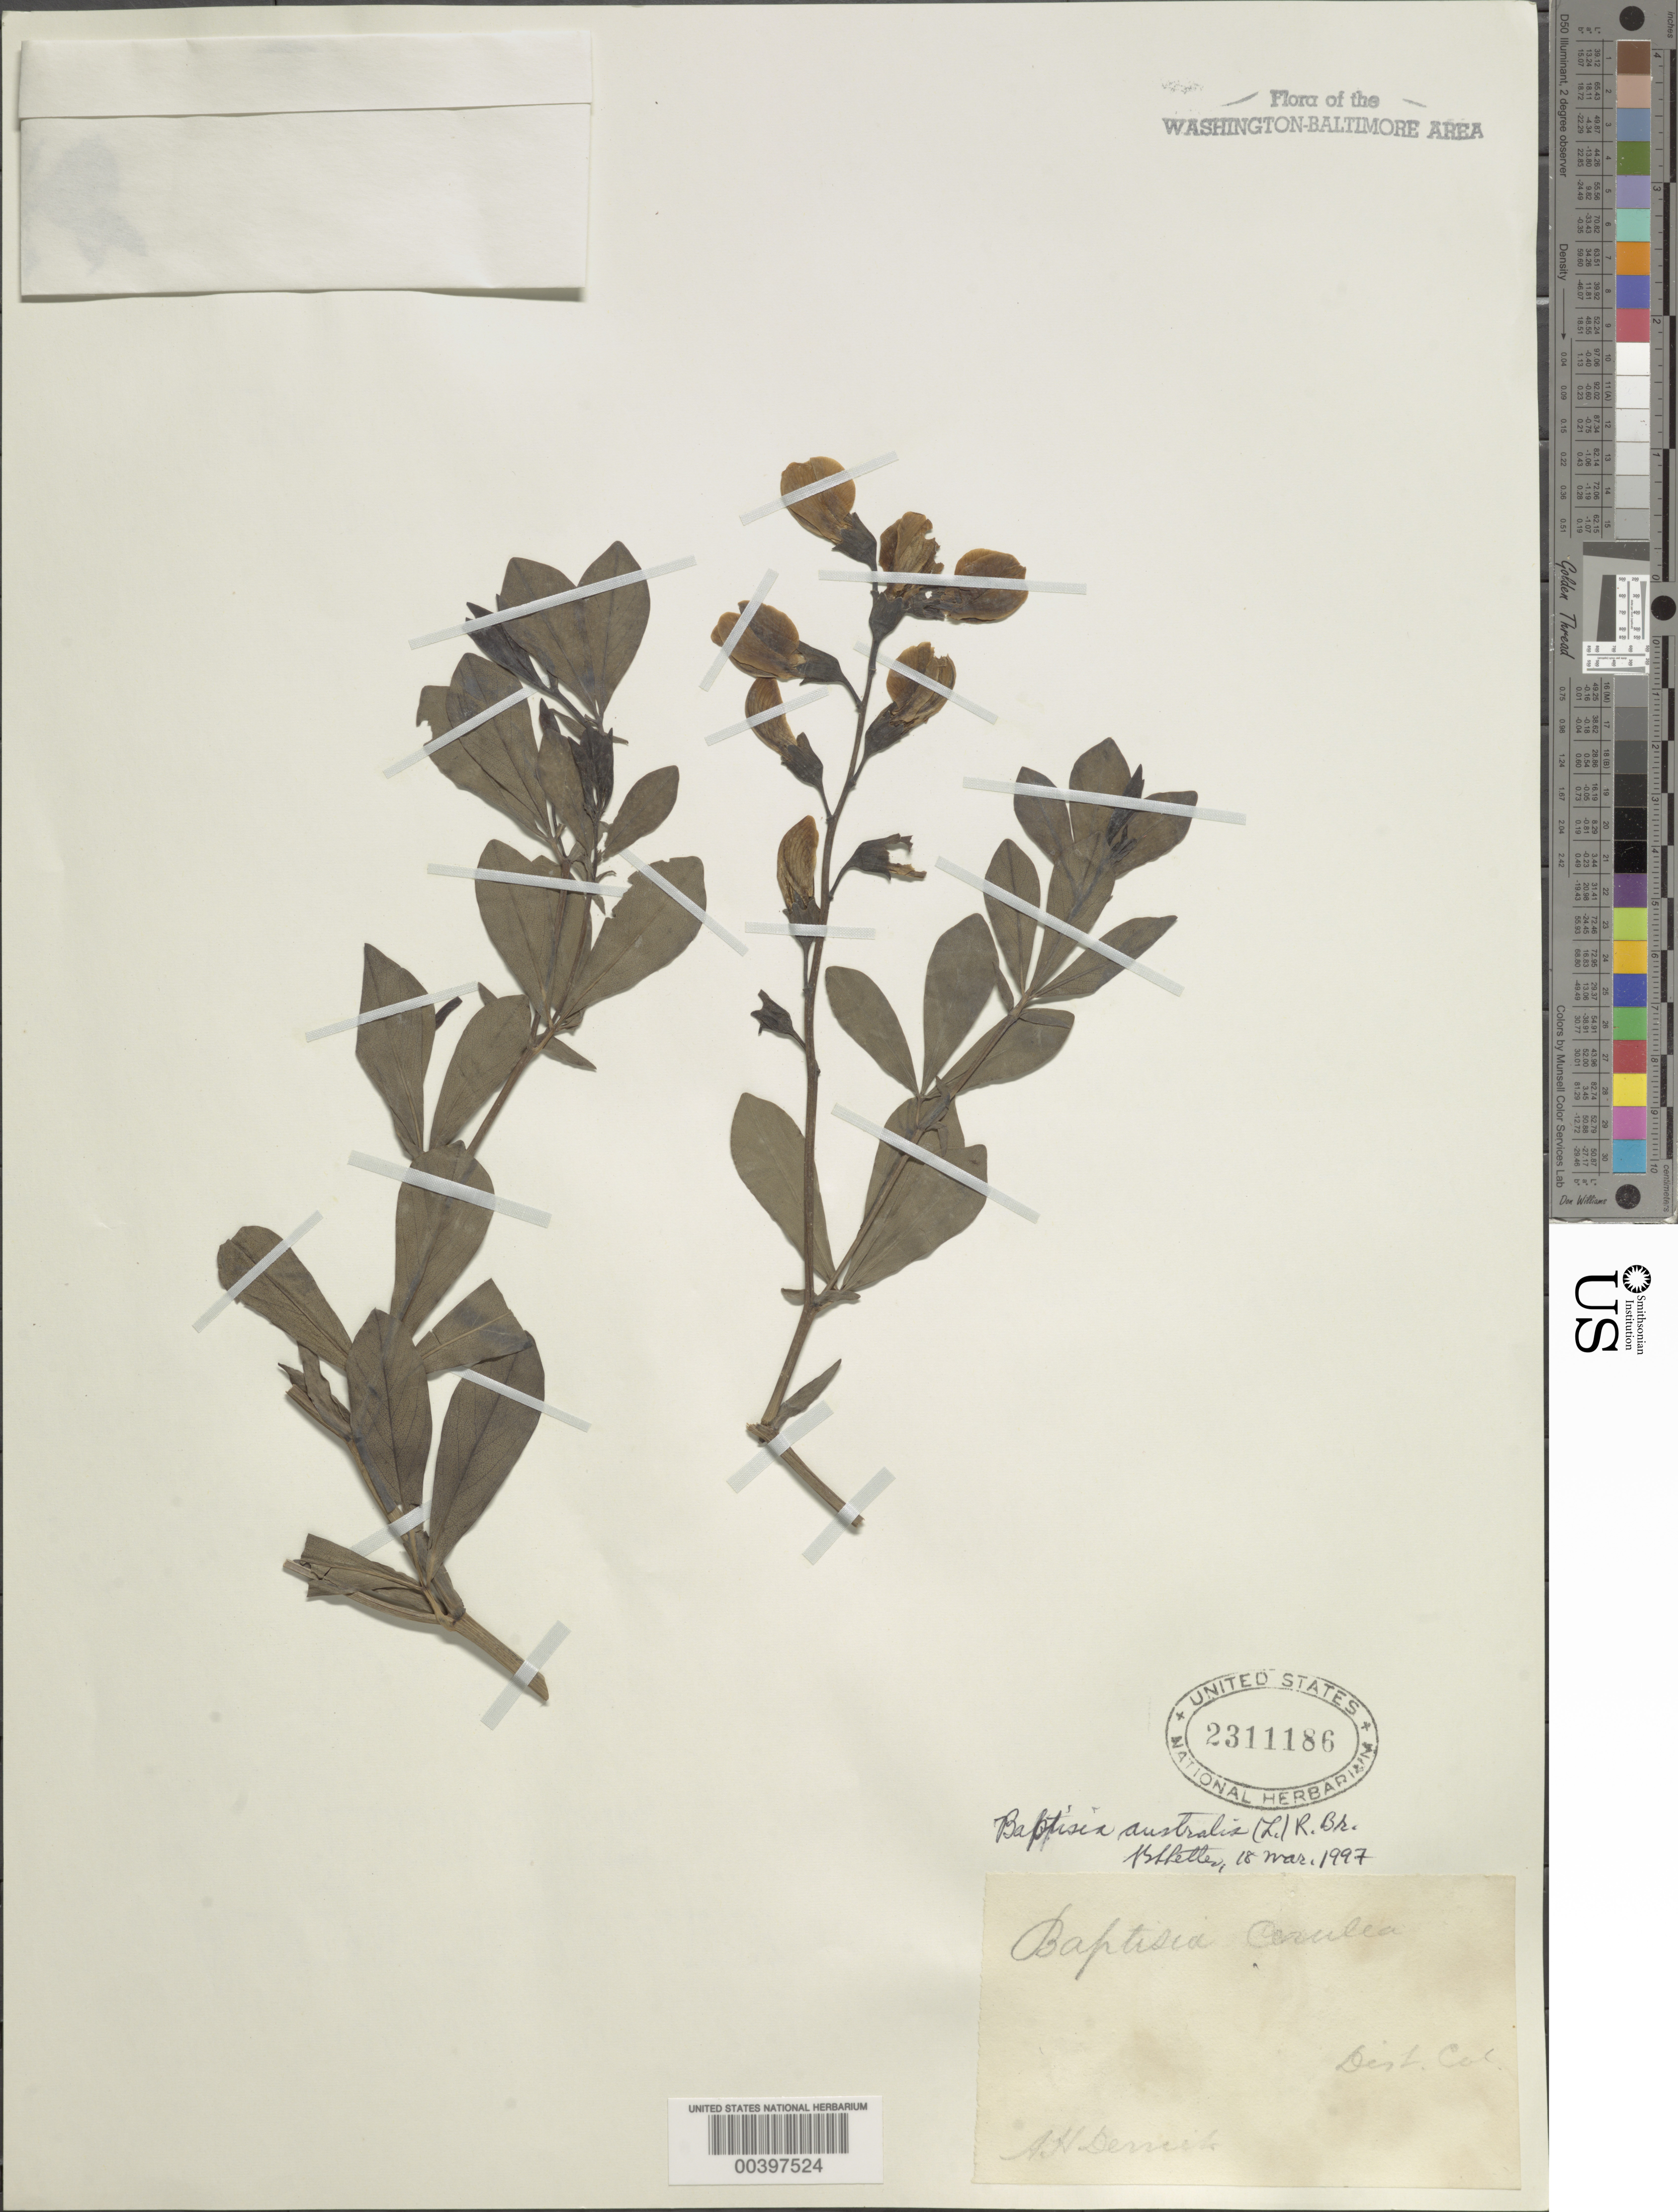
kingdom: Plantae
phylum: Tracheophyta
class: Magnoliopsida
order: Fabales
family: Fabaceae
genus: Baptisia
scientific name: Baptisia australis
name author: (L.) R. Br.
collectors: A. Derrick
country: United States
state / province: District of Columbia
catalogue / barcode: US 2311186